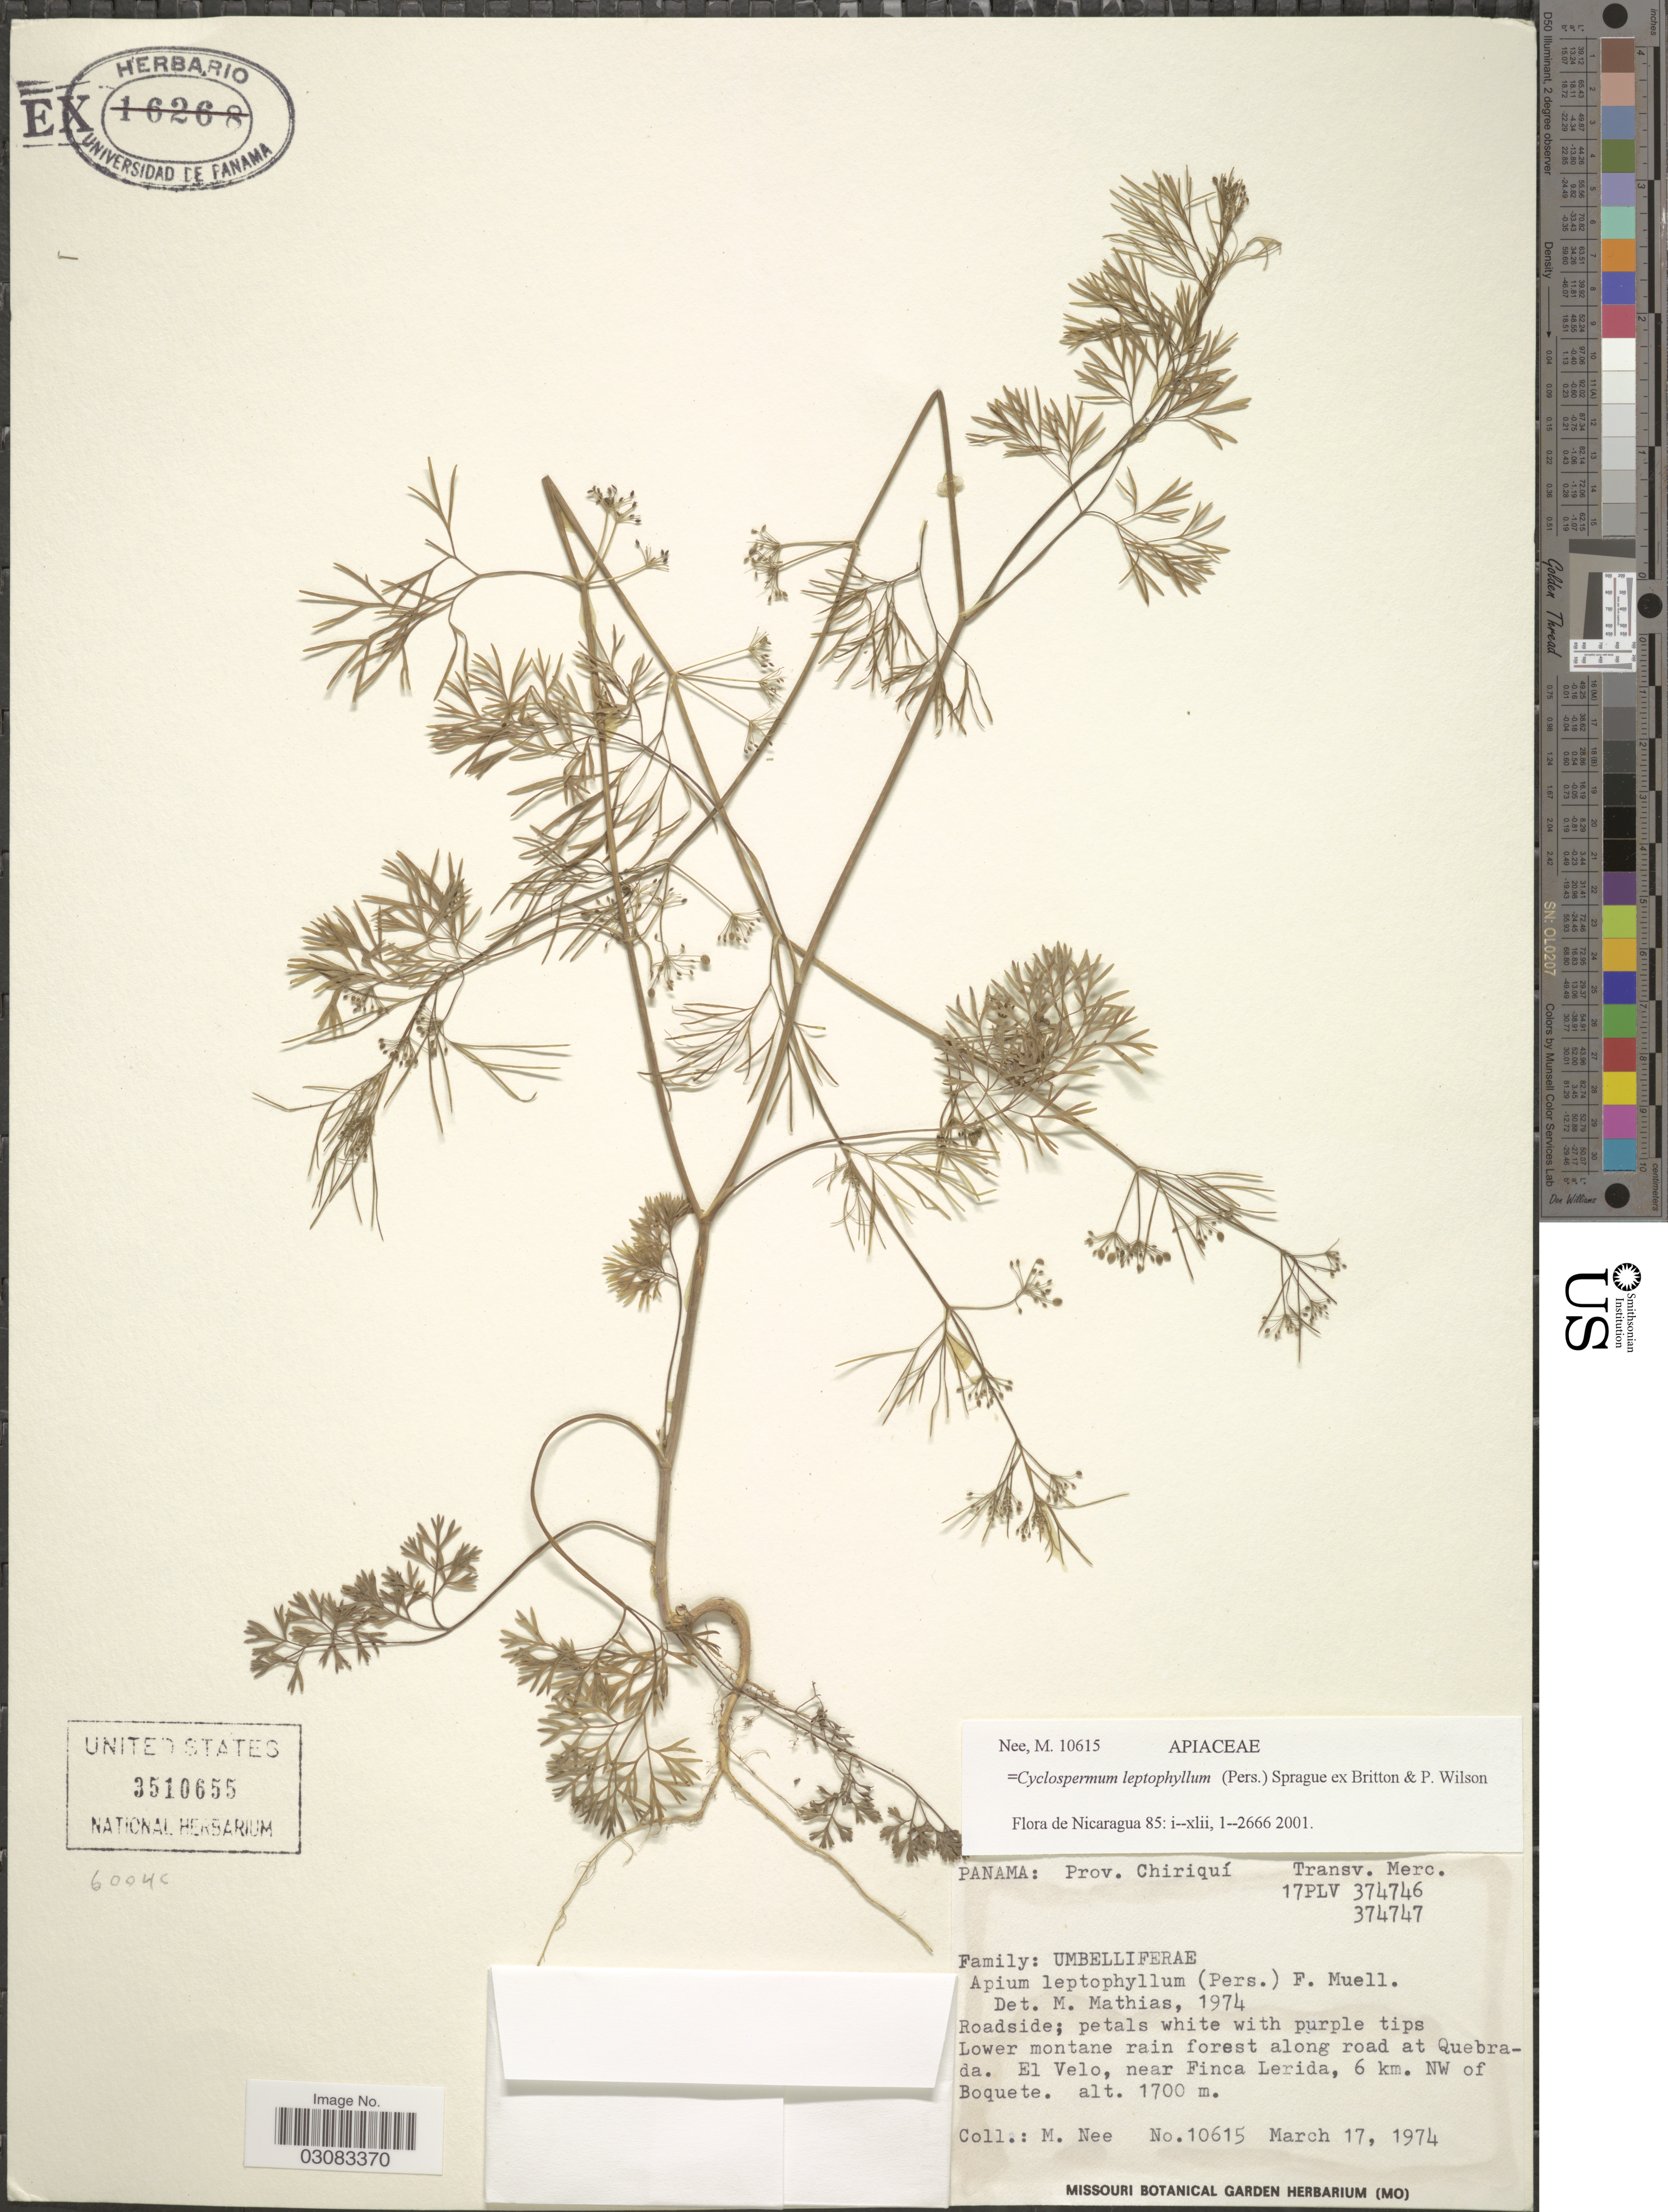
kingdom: Plantae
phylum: Tracheophyta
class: Magnoliopsida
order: Apiales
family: Apiaceae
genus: Cyclospermum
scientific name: Cyclospermum leptophyllum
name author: (Pers.) Sprague ex Britton & P. Wilson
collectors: M. Nee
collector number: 10615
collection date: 1974-03-17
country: Panama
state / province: Chiriqui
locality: Lower montane rain forest along road at Quebrada El Velo, near Finca Lerida, 6 km. NW of Boquete.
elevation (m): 1700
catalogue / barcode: US 3510655